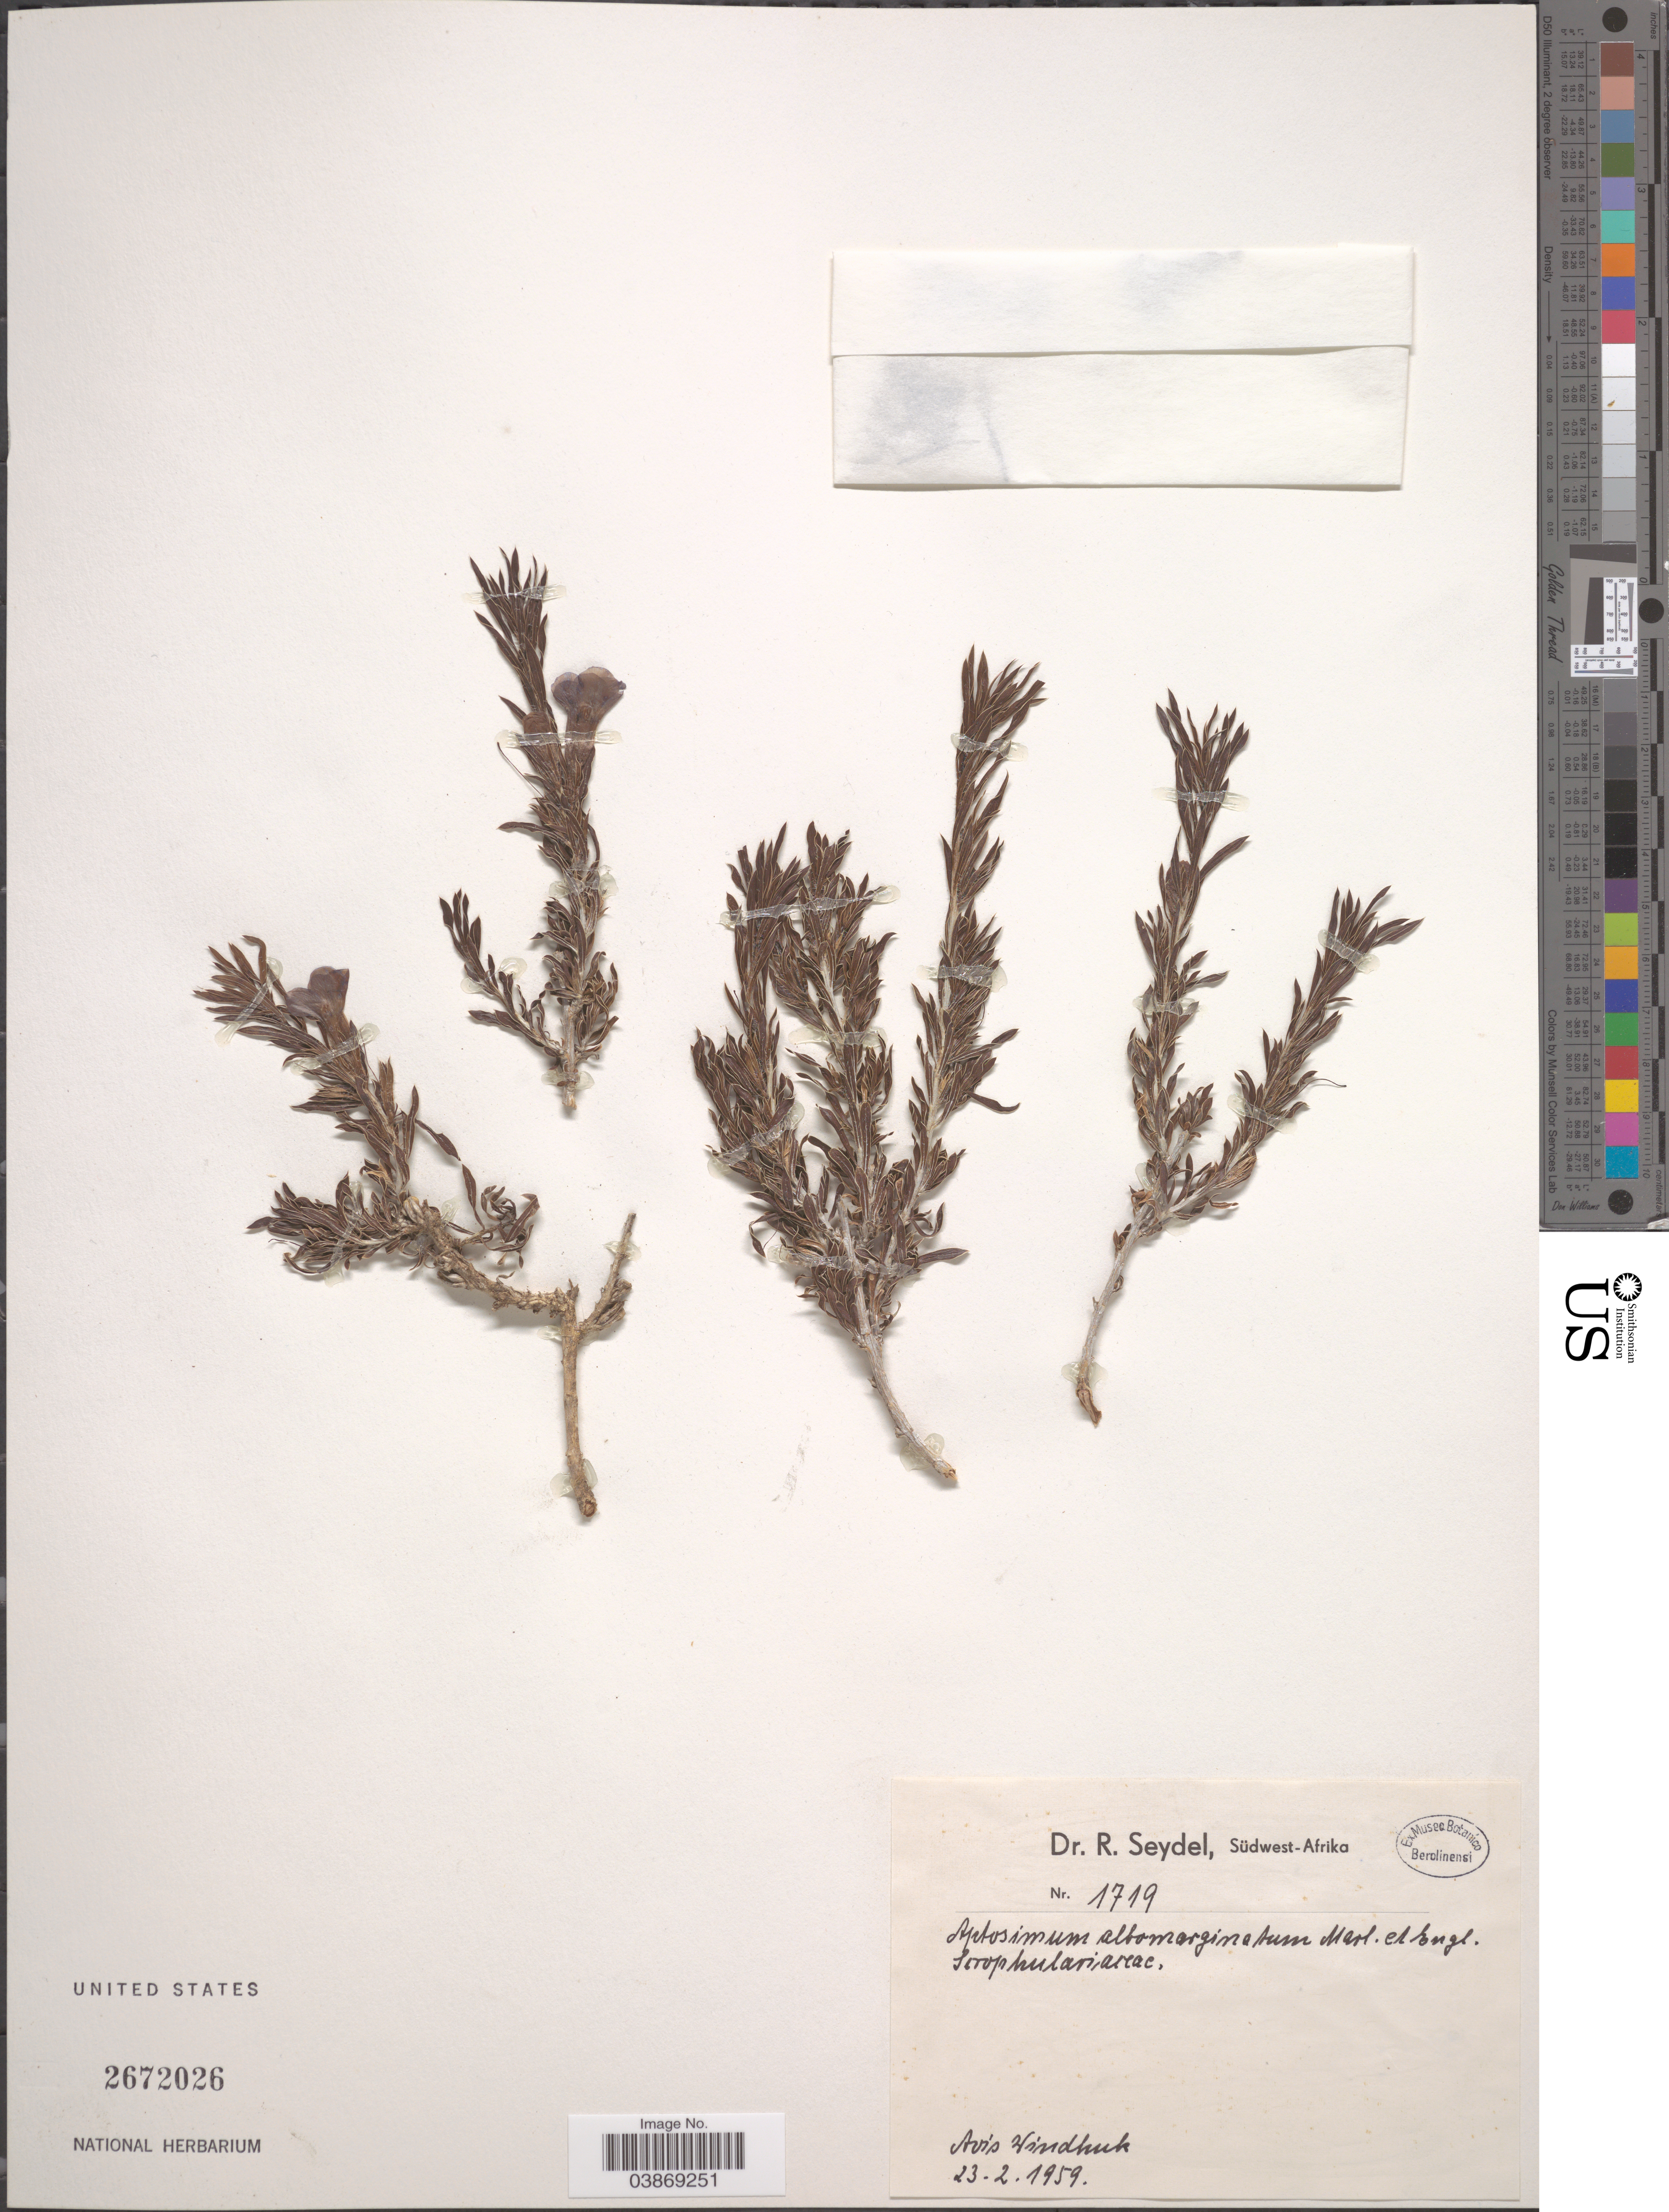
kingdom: Plantae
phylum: Tracheophyta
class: Magnoliopsida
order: Lamiales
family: Scrophulariaceae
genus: Aptosimum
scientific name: Aptosimum albomarginatum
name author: Marloth & Engl.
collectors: R. Seydel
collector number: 1719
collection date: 1959-02-23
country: Namibia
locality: Avis Windhuk.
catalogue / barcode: US 2672026